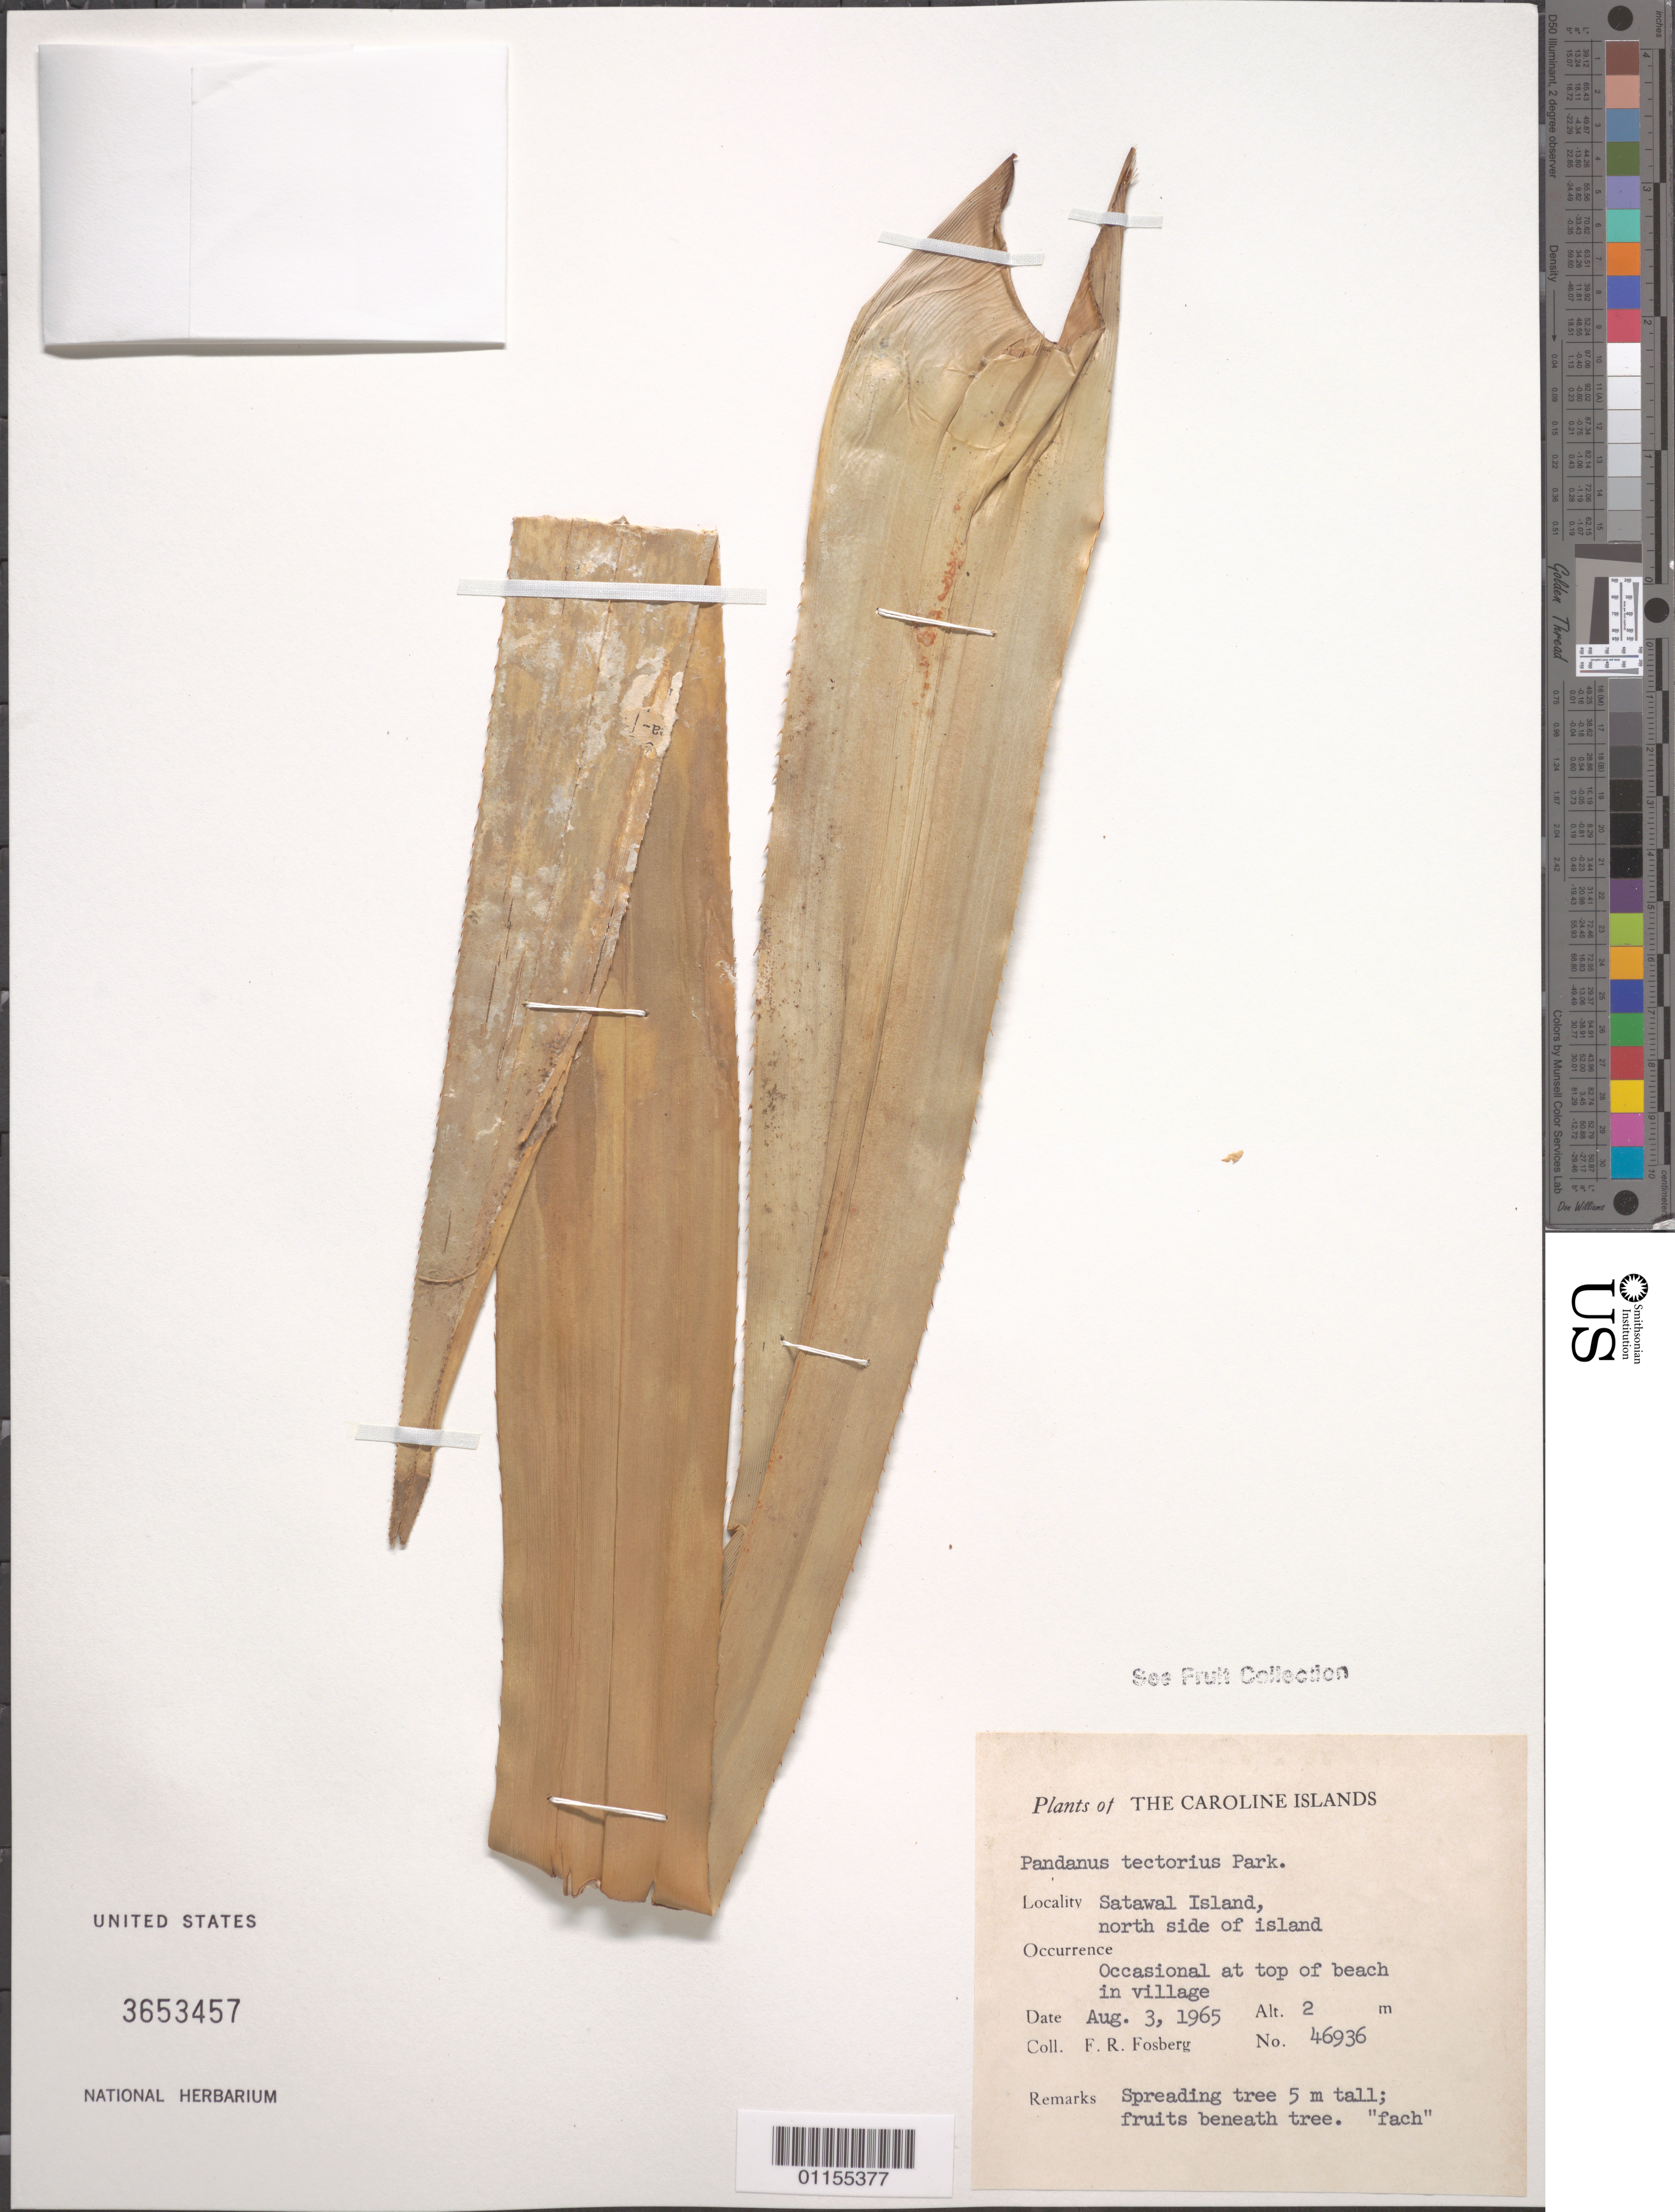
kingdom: Plantae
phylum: Tracheophyta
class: Liliopsida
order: Pandanales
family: Pandanaceae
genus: Pandanus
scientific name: Pandanus tectorius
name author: Parkinson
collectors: F. R. Fosberg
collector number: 46936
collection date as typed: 03 Aug 1965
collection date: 1965-08-03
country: Micronesia, Federated States of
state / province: Yap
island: Satawal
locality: north side of island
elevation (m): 2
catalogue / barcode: US 3653457